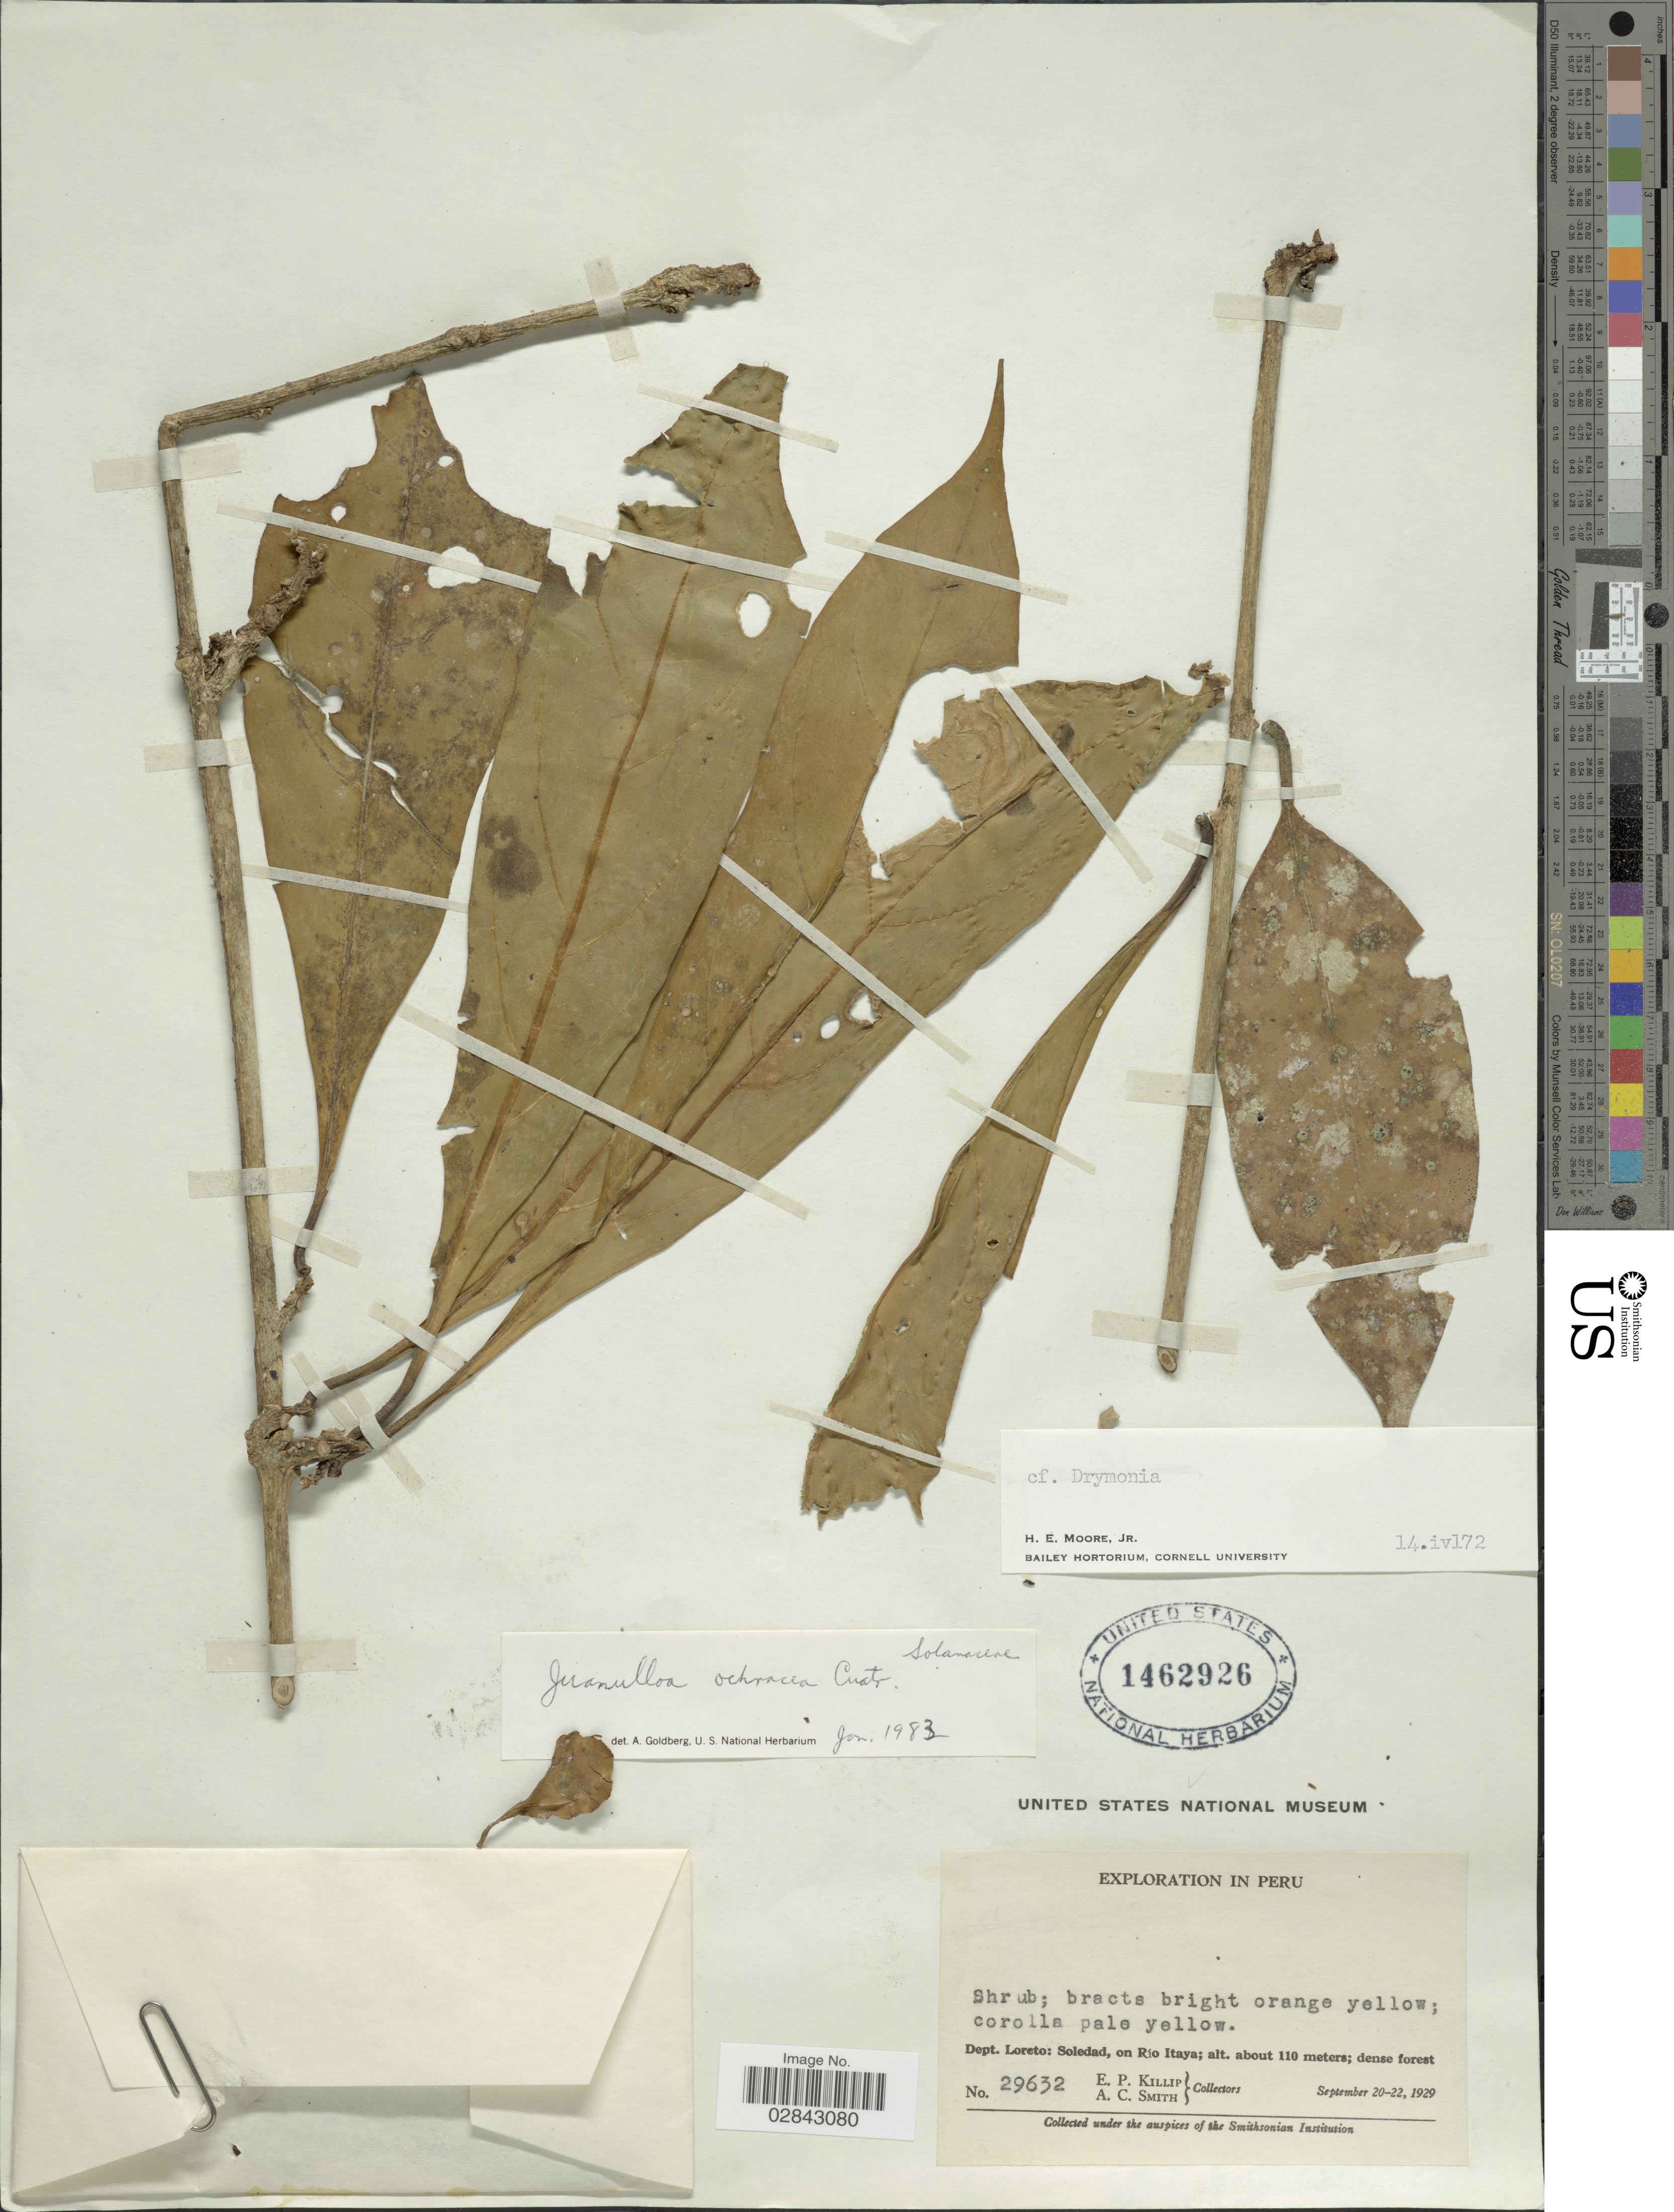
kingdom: Plantae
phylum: Tracheophyta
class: Magnoliopsida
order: Solanales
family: Solanaceae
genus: Juanulloa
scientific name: Juanulloa ochracea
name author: Cuatrec.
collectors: E. P. Killip & A. C. Smith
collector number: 29632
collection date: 1929-09-20/1929-09-22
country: Peru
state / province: Loreto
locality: Dept. Loreto: Soledad, on Río Itaya.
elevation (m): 110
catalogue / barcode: US 1462926